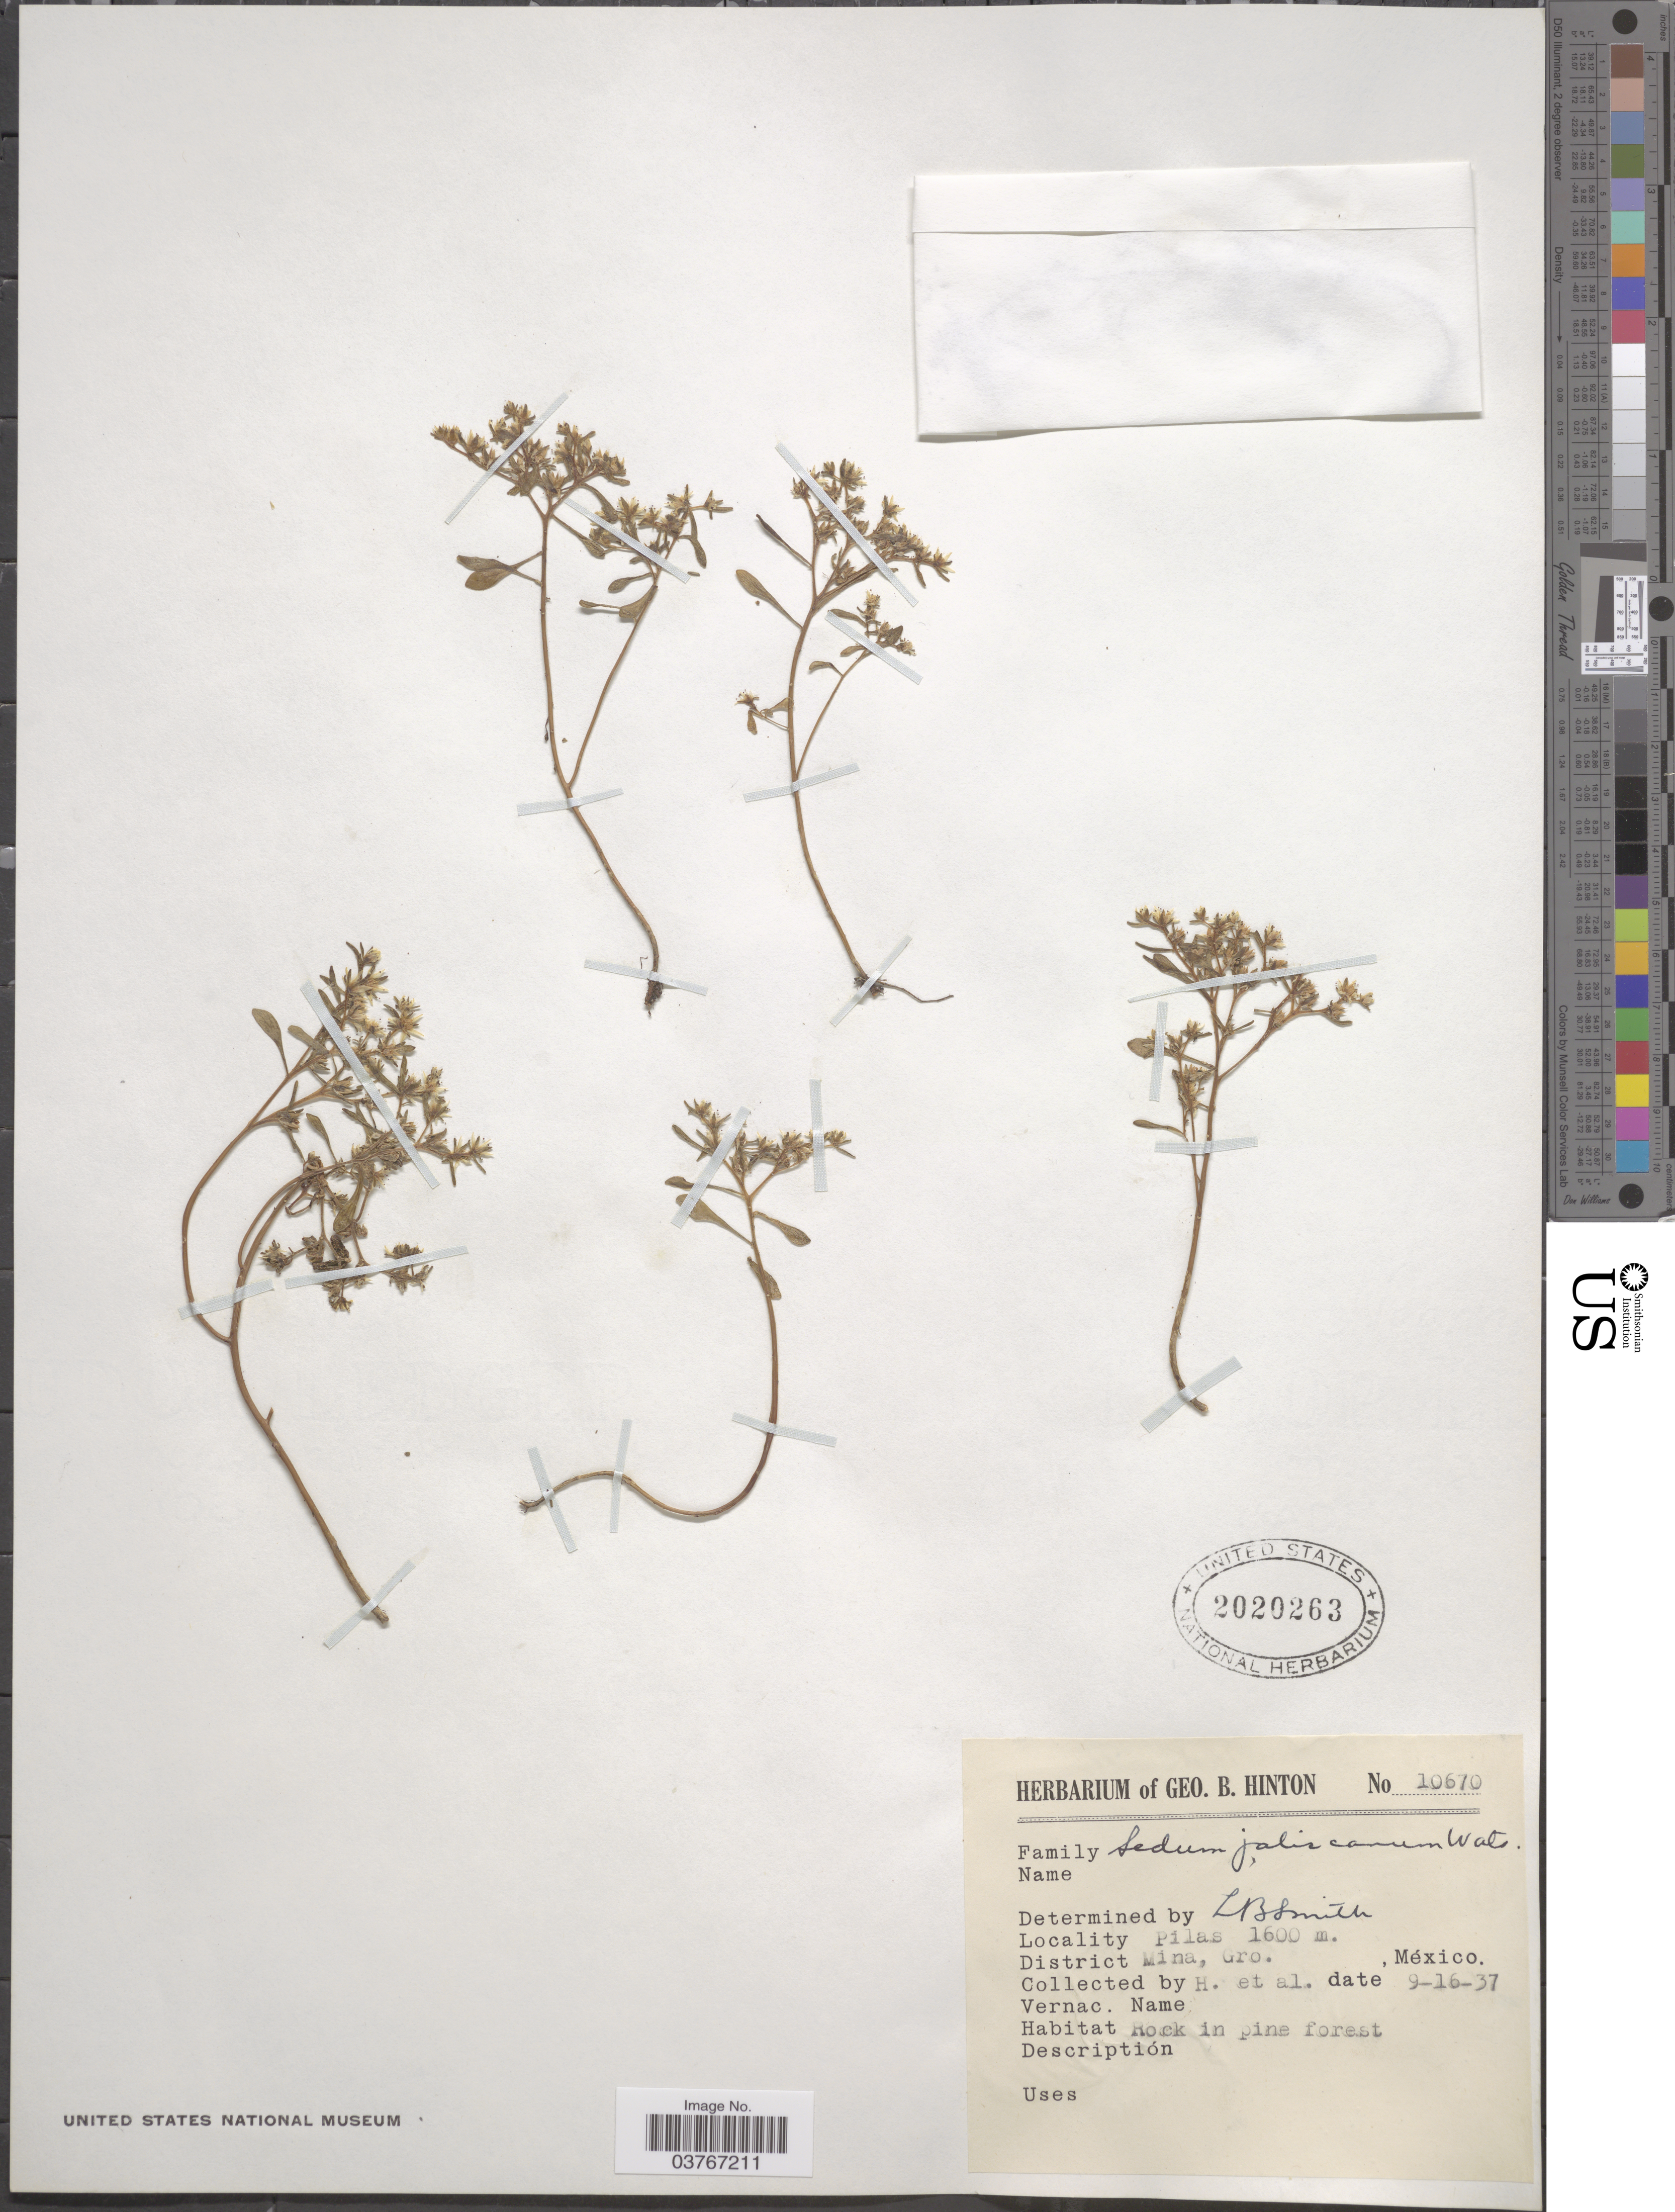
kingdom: Plantae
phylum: Tracheophyta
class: Magnoliopsida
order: Saxifragales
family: Crassulaceae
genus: Sedum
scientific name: Sedum jaliscanum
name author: S. Watson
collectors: G. B. Hinton & et al.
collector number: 10670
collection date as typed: Transcribed d/m/y: 16/9/37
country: Mexico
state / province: Guerrero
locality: Pilas, District Mina.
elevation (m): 1600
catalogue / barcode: US 2020263